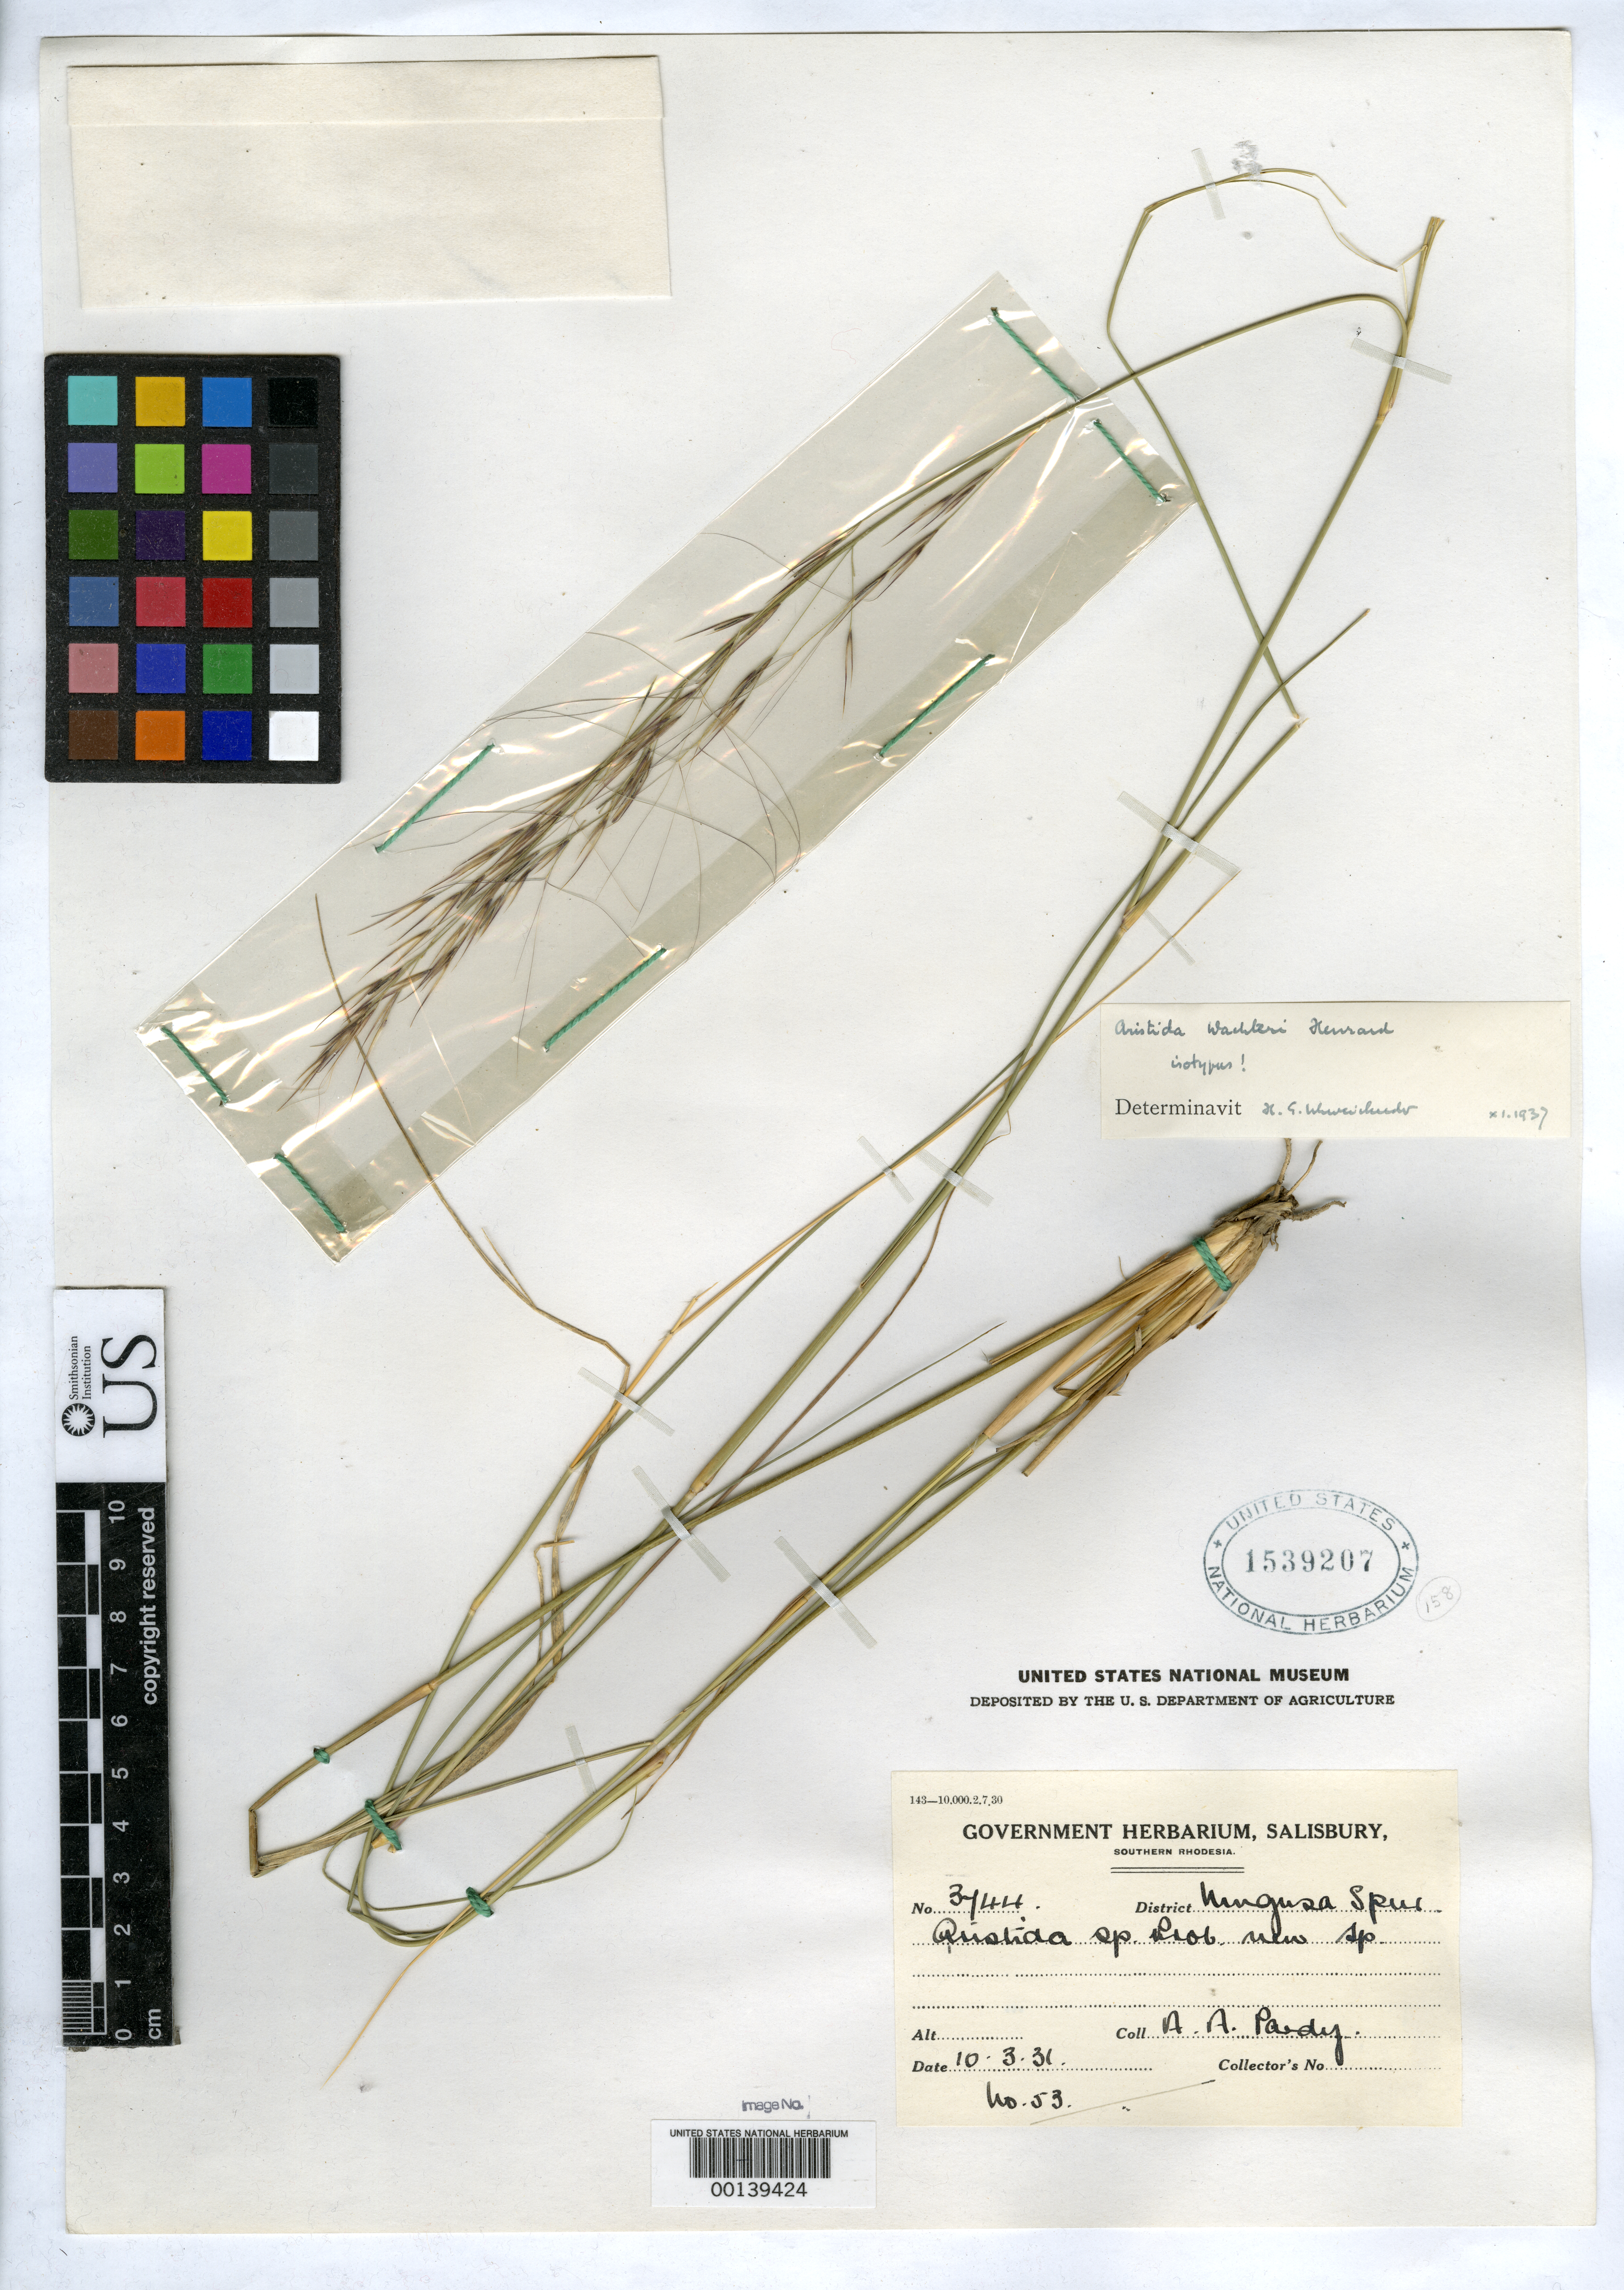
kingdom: Plantae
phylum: Tracheophyta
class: Liliopsida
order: Poales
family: Poaceae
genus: Aristida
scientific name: Aristida wachteri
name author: Henr.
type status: Isotype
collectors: A. Pardy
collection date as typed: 03 Oct 1931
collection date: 1931-10-03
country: Zimbabwe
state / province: Matabeleland North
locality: Nyamandhlovu, Near Umgusa spur.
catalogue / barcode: US 1539207